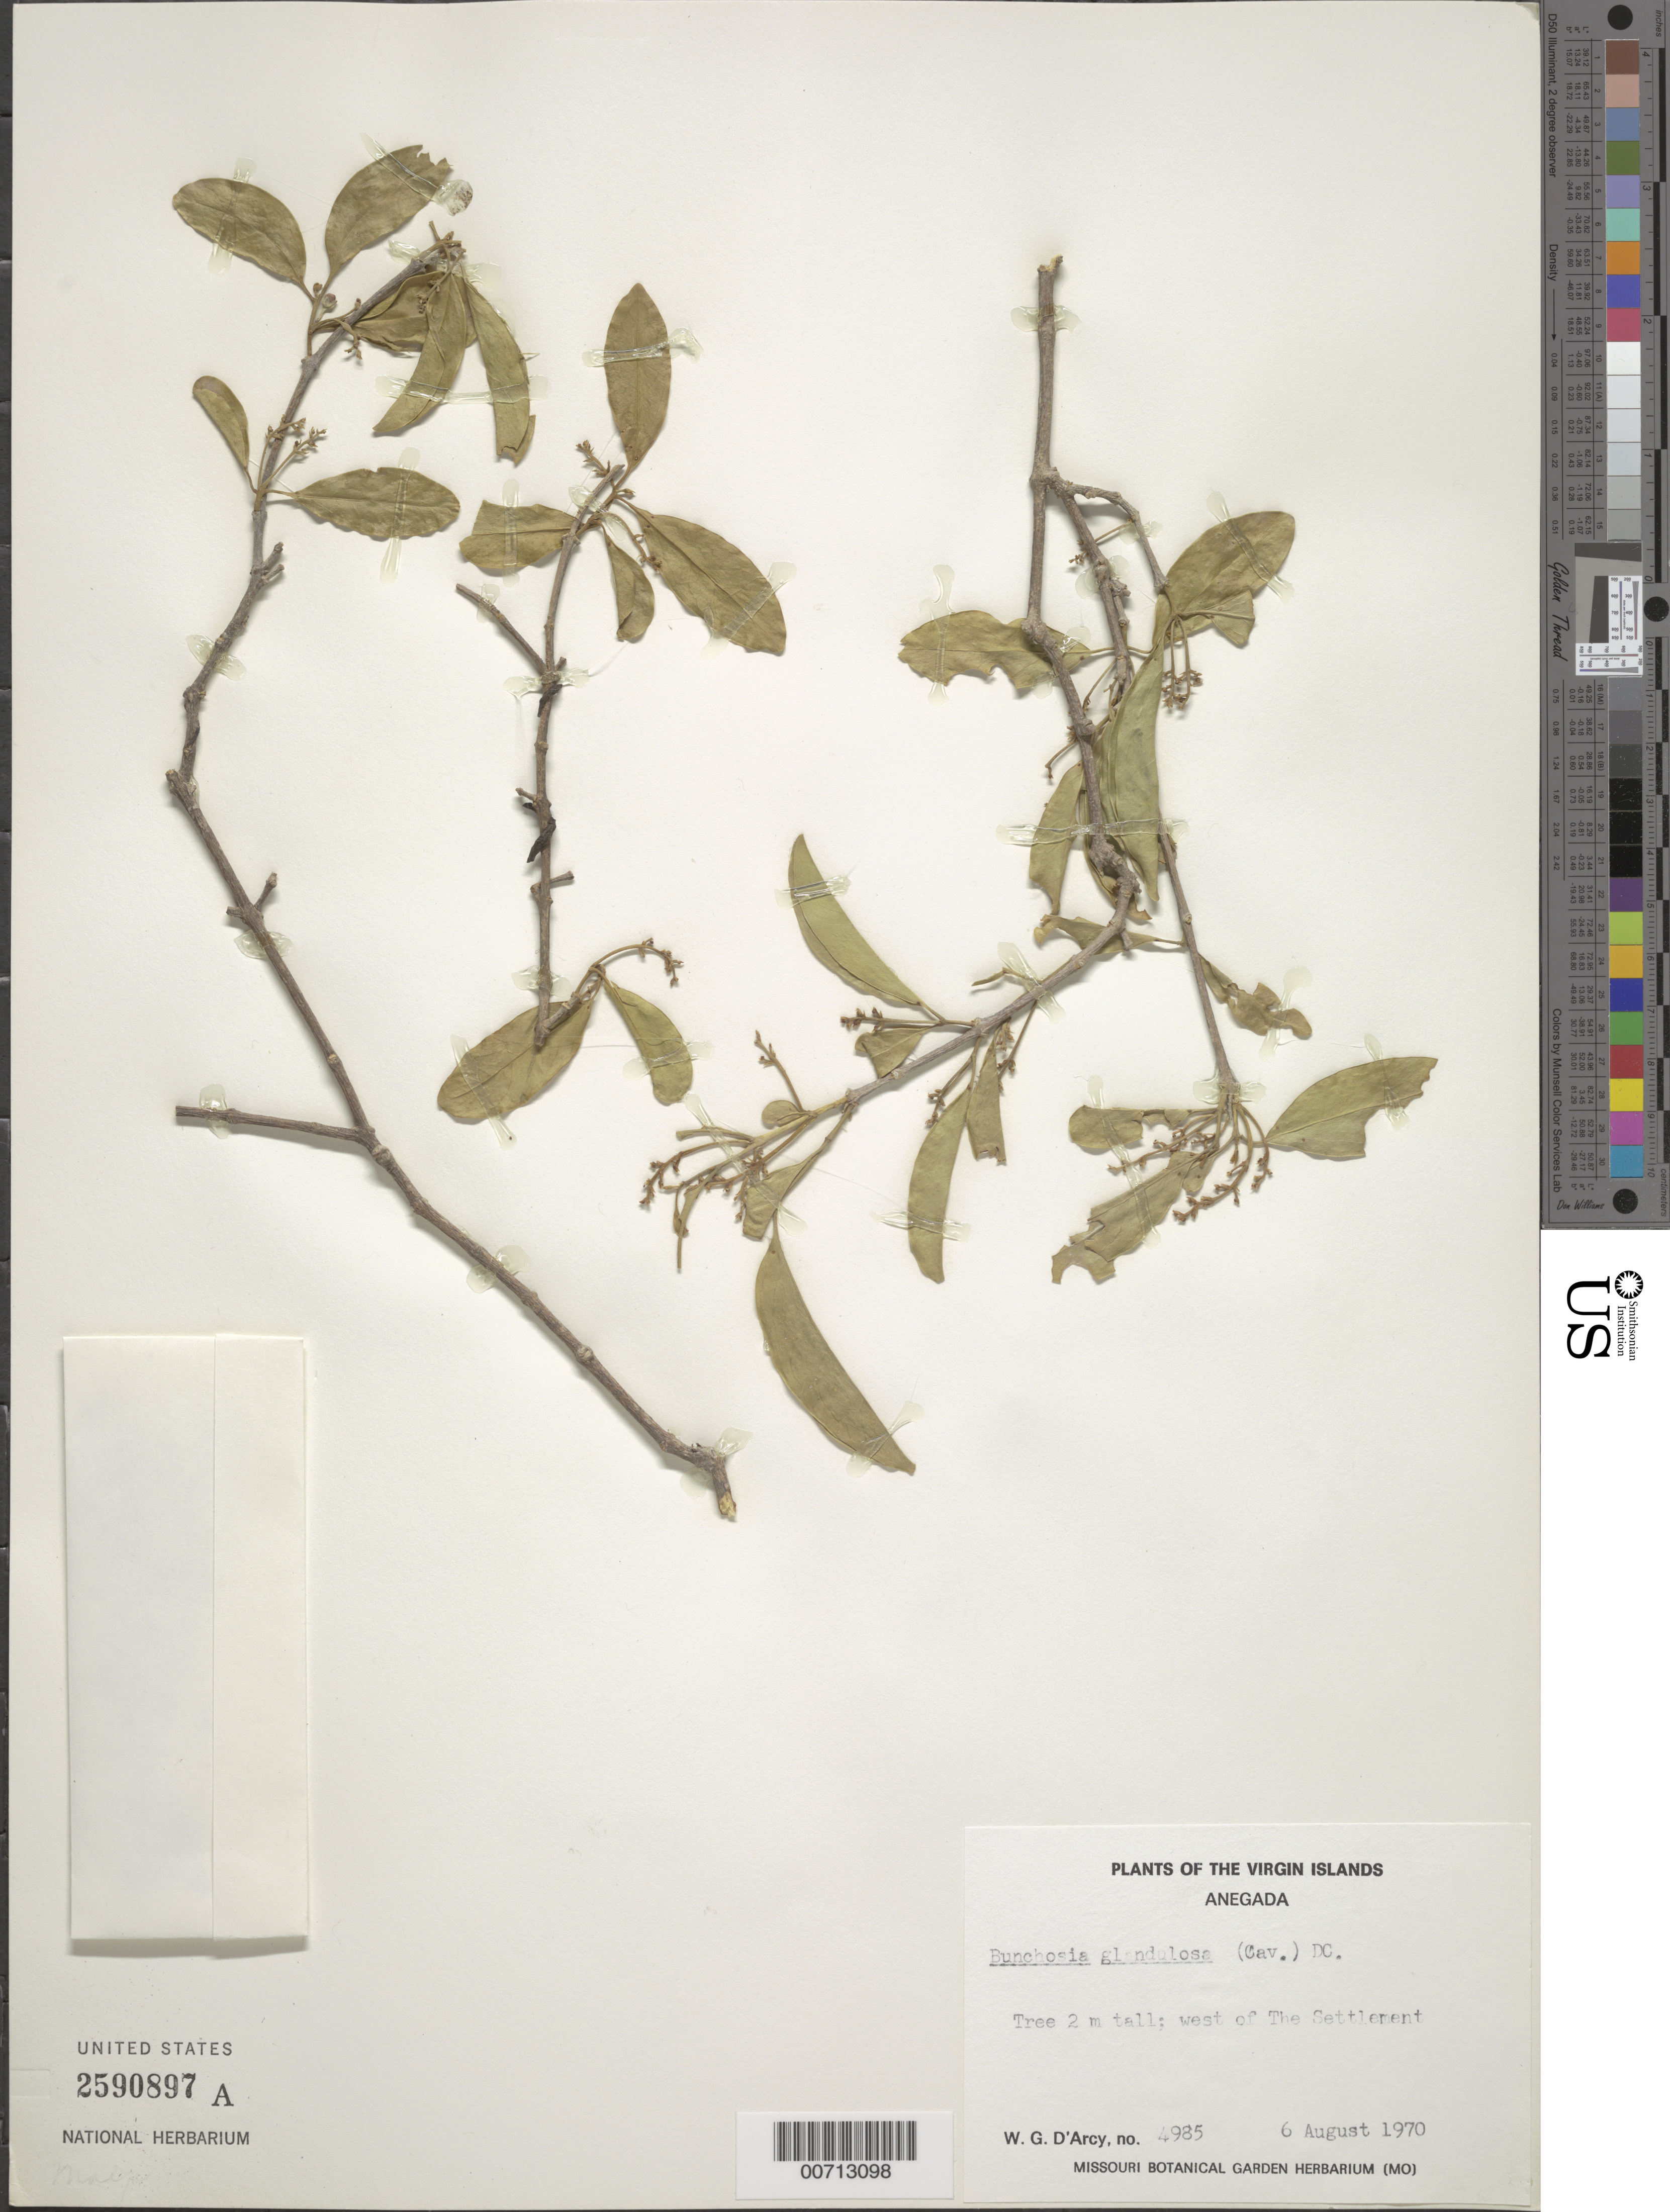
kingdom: Plantae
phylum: Tracheophyta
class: Magnoliopsida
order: Malpighiales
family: Malpighiaceae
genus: Bunchosia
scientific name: Bunchosia glandulosa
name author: (Cav.) Rich. ex Juss.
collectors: W. G. D'Arcy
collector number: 4985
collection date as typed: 06 Aug 1970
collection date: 1970-08-06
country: British Virgin Islands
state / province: Anegada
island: Anegada Island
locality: The Settlement, W of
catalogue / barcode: US 2590897A